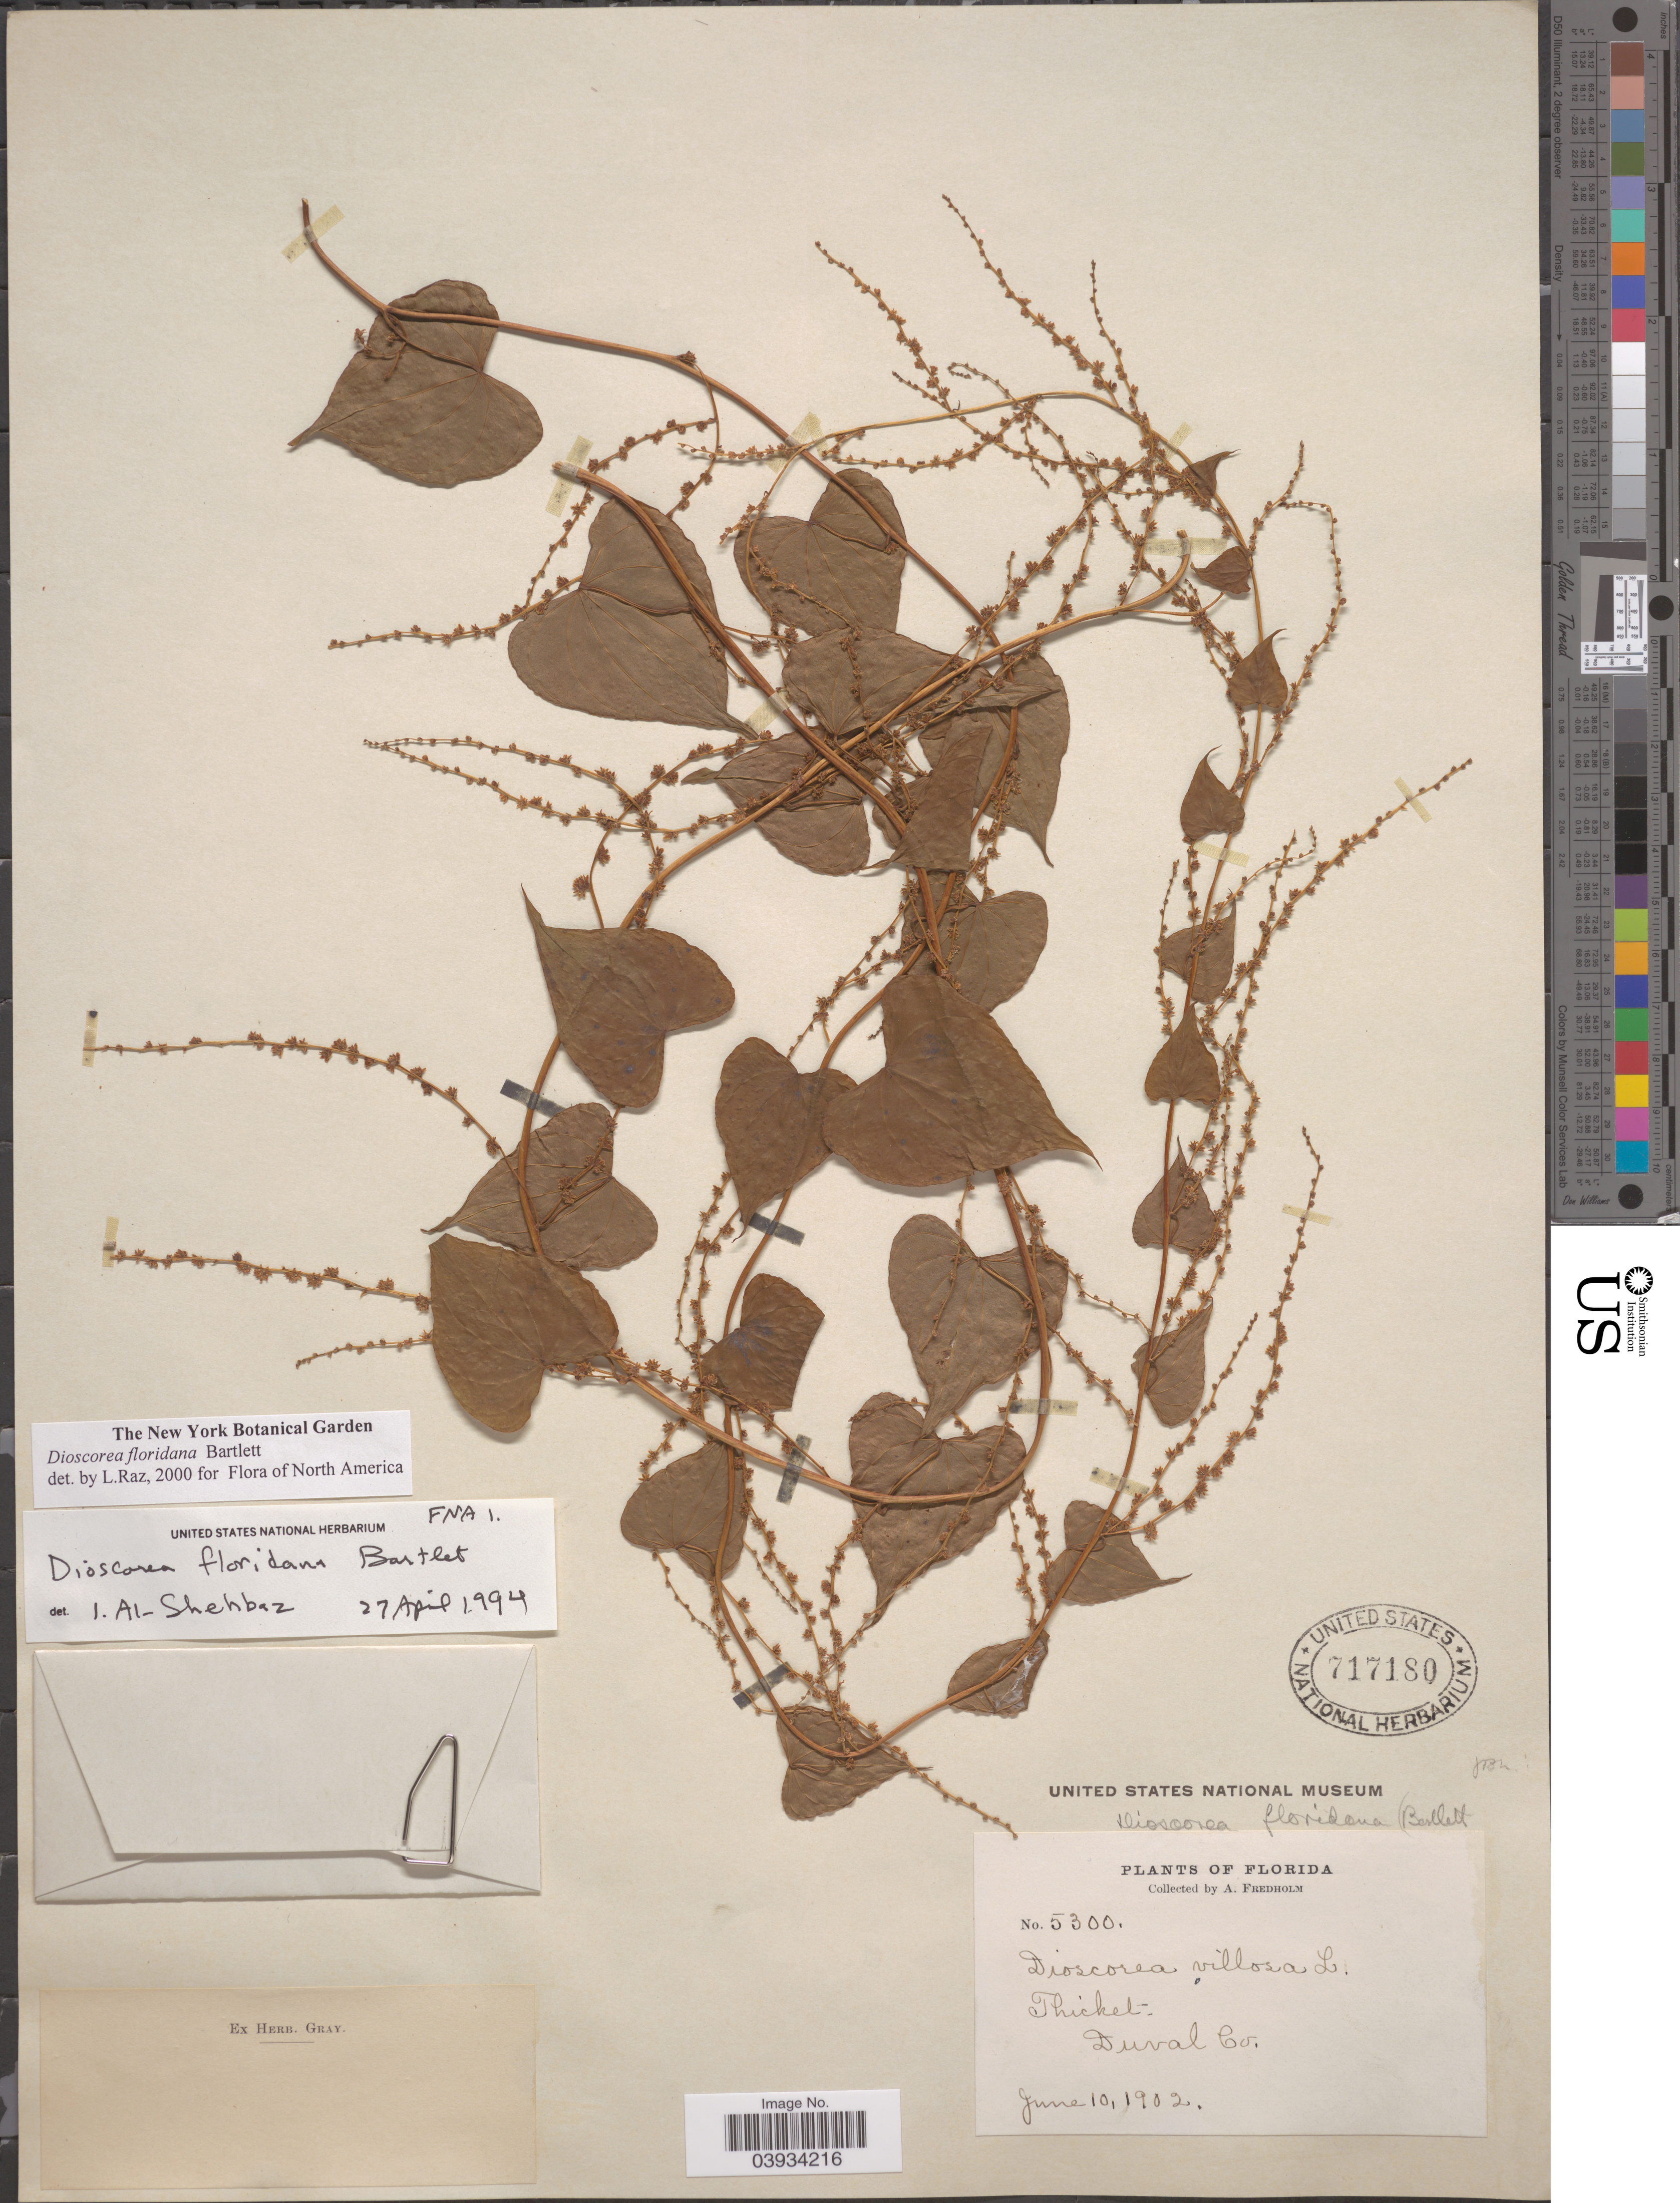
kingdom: Plantae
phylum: Tracheophyta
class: Liliopsida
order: Dioscoreales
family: Dioscoreaceae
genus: Dioscorea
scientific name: Dioscorea floridana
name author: Bartlett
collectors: A. Fredholm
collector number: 5300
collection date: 1902-06-10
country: United States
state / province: Florida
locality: Duval Co.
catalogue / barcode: US 717180